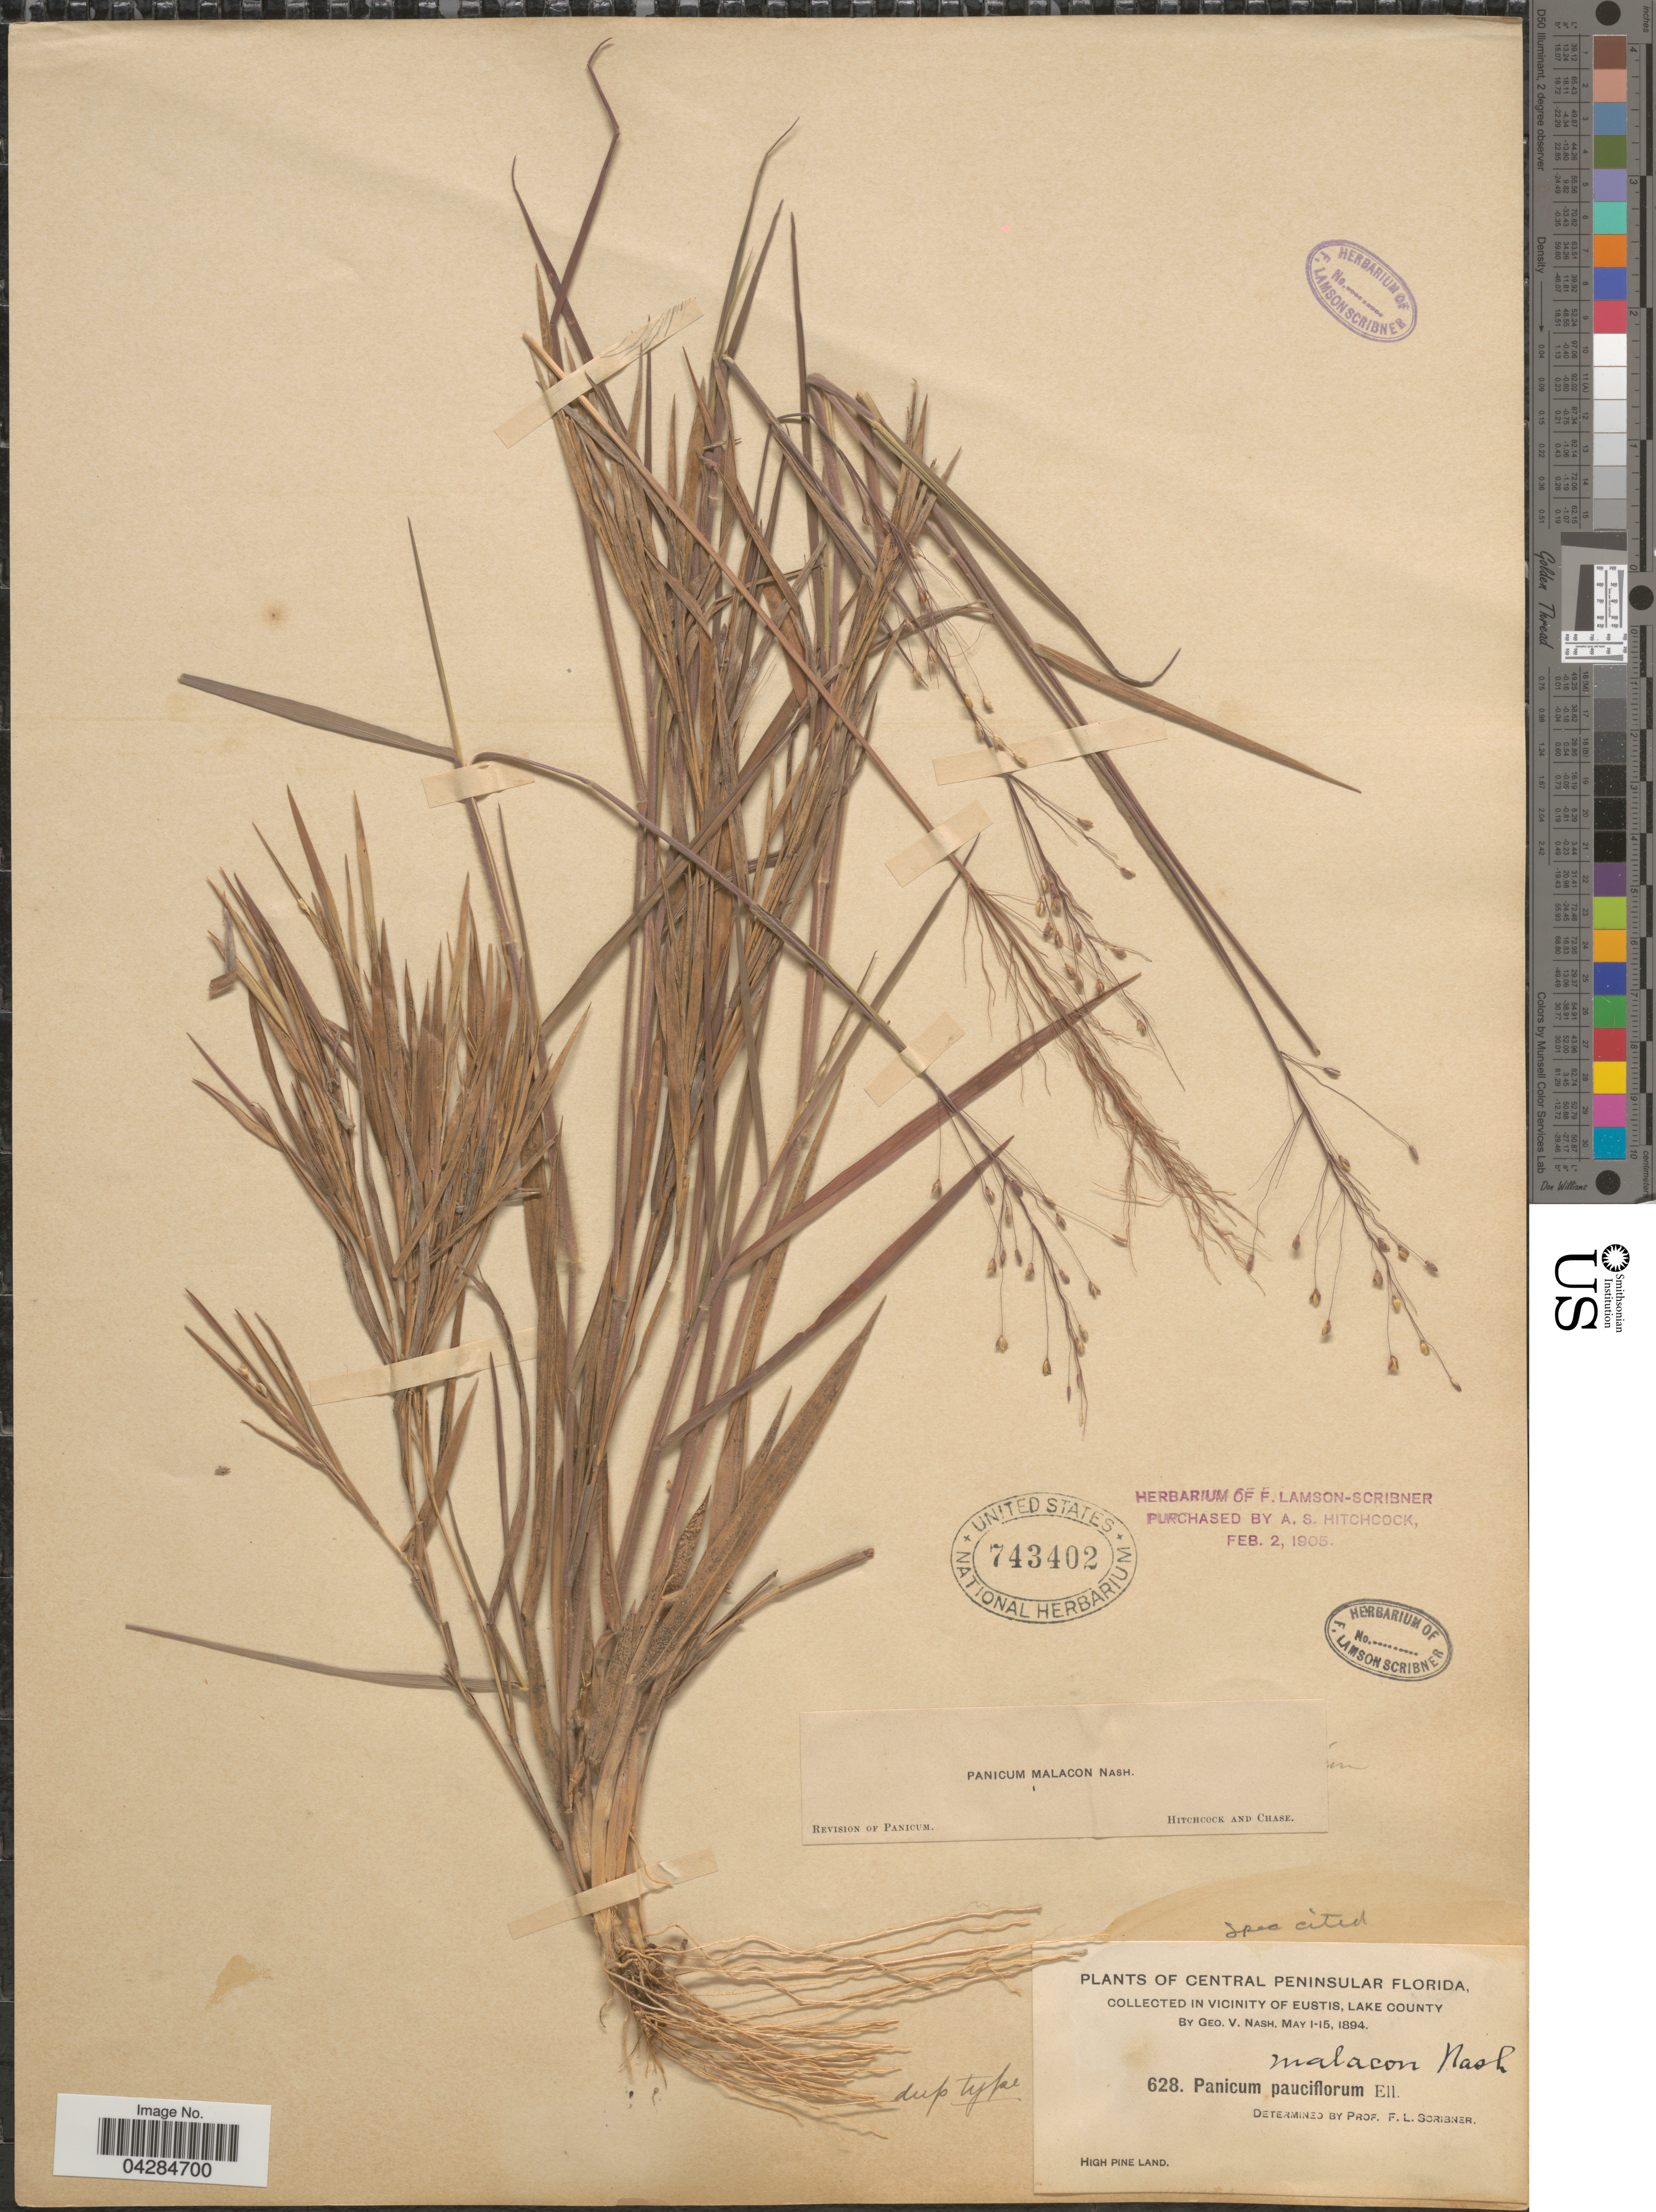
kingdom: Plantae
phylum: Tracheophyta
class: Liliopsida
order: Poales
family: Poaceae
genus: Dichanthelium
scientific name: Dichanthelium ovale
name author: (Elliott) Gould & C.A. Clark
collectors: G. V. Nash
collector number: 628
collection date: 1894-05-01/1894-05-15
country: United States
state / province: Florida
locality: Central Peninsular Florida. In Vicinity Of Eustis, Lake County.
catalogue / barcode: US 743402